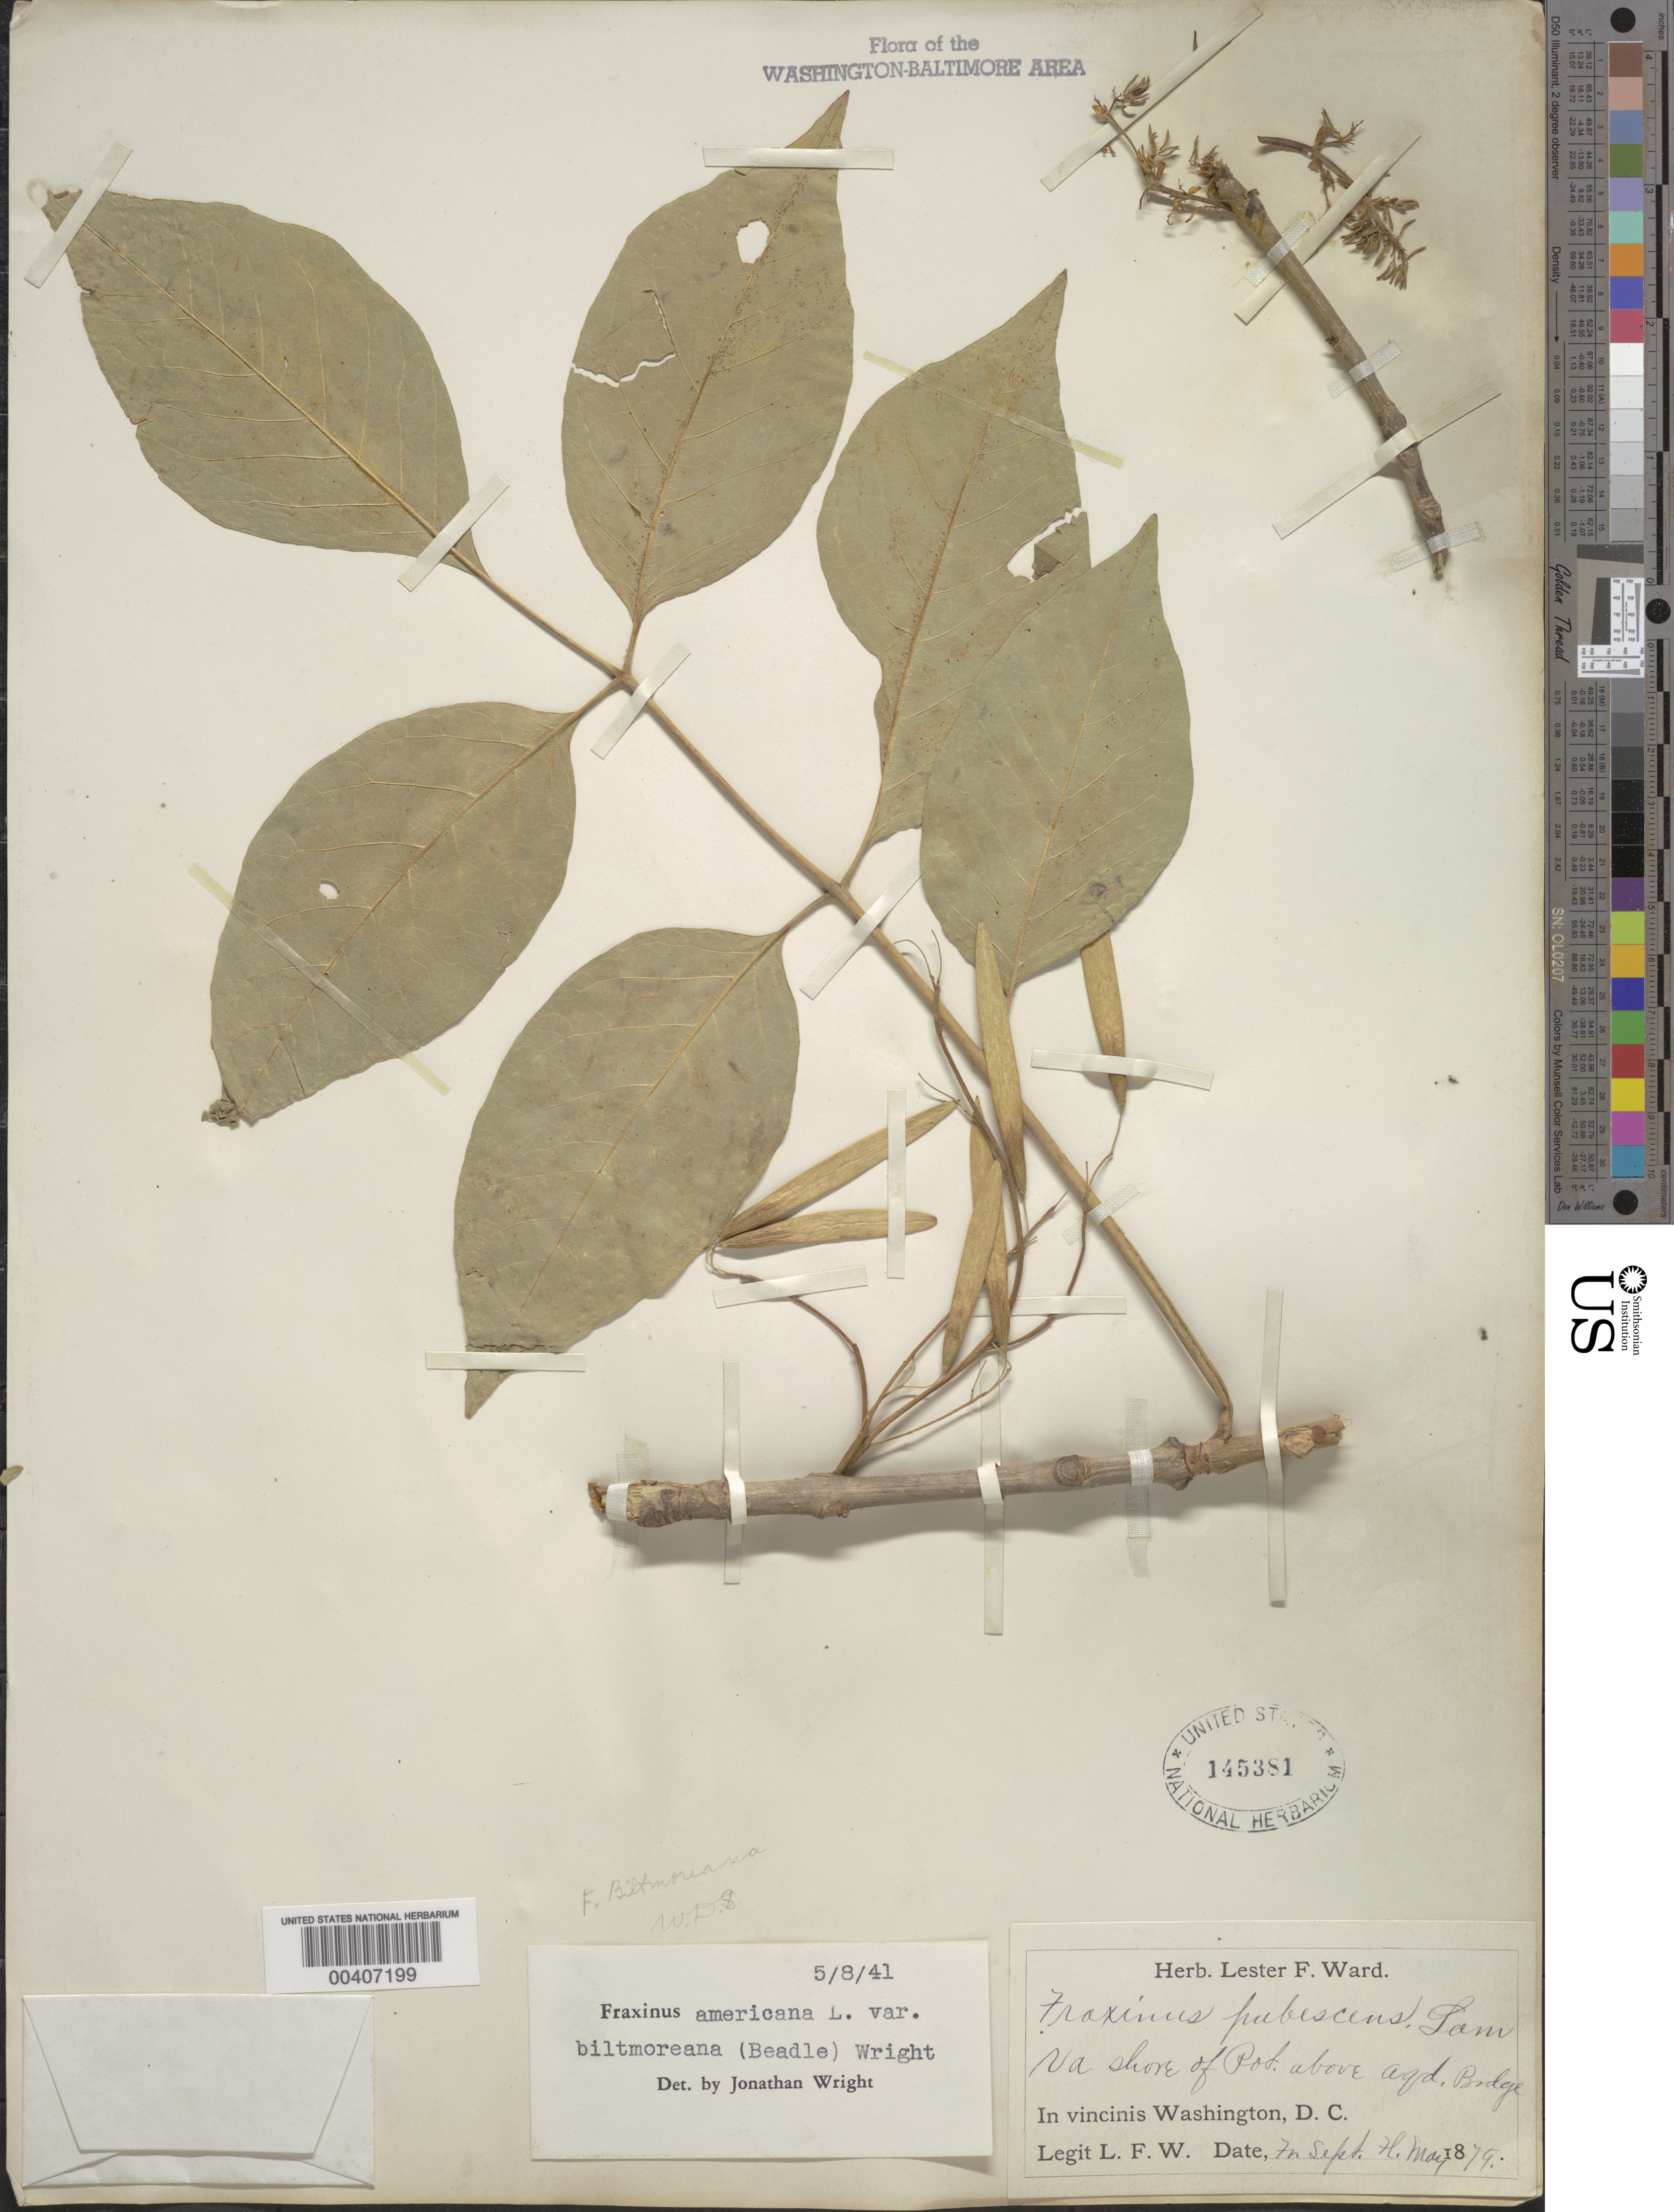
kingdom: Plantae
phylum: Tracheophyta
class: Magnoliopsida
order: Lamiales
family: Oleaceae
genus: Fraxinus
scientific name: Fraxinus americana var. biltmoreana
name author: (Beadle) J.W. Wright ex Fernald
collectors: L. F. Ward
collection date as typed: May 1879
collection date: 1879-05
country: United States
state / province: Virginia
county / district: Fairfax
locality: Virginia shore of the Potomac, above Aqueduct Bridge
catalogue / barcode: US 145381